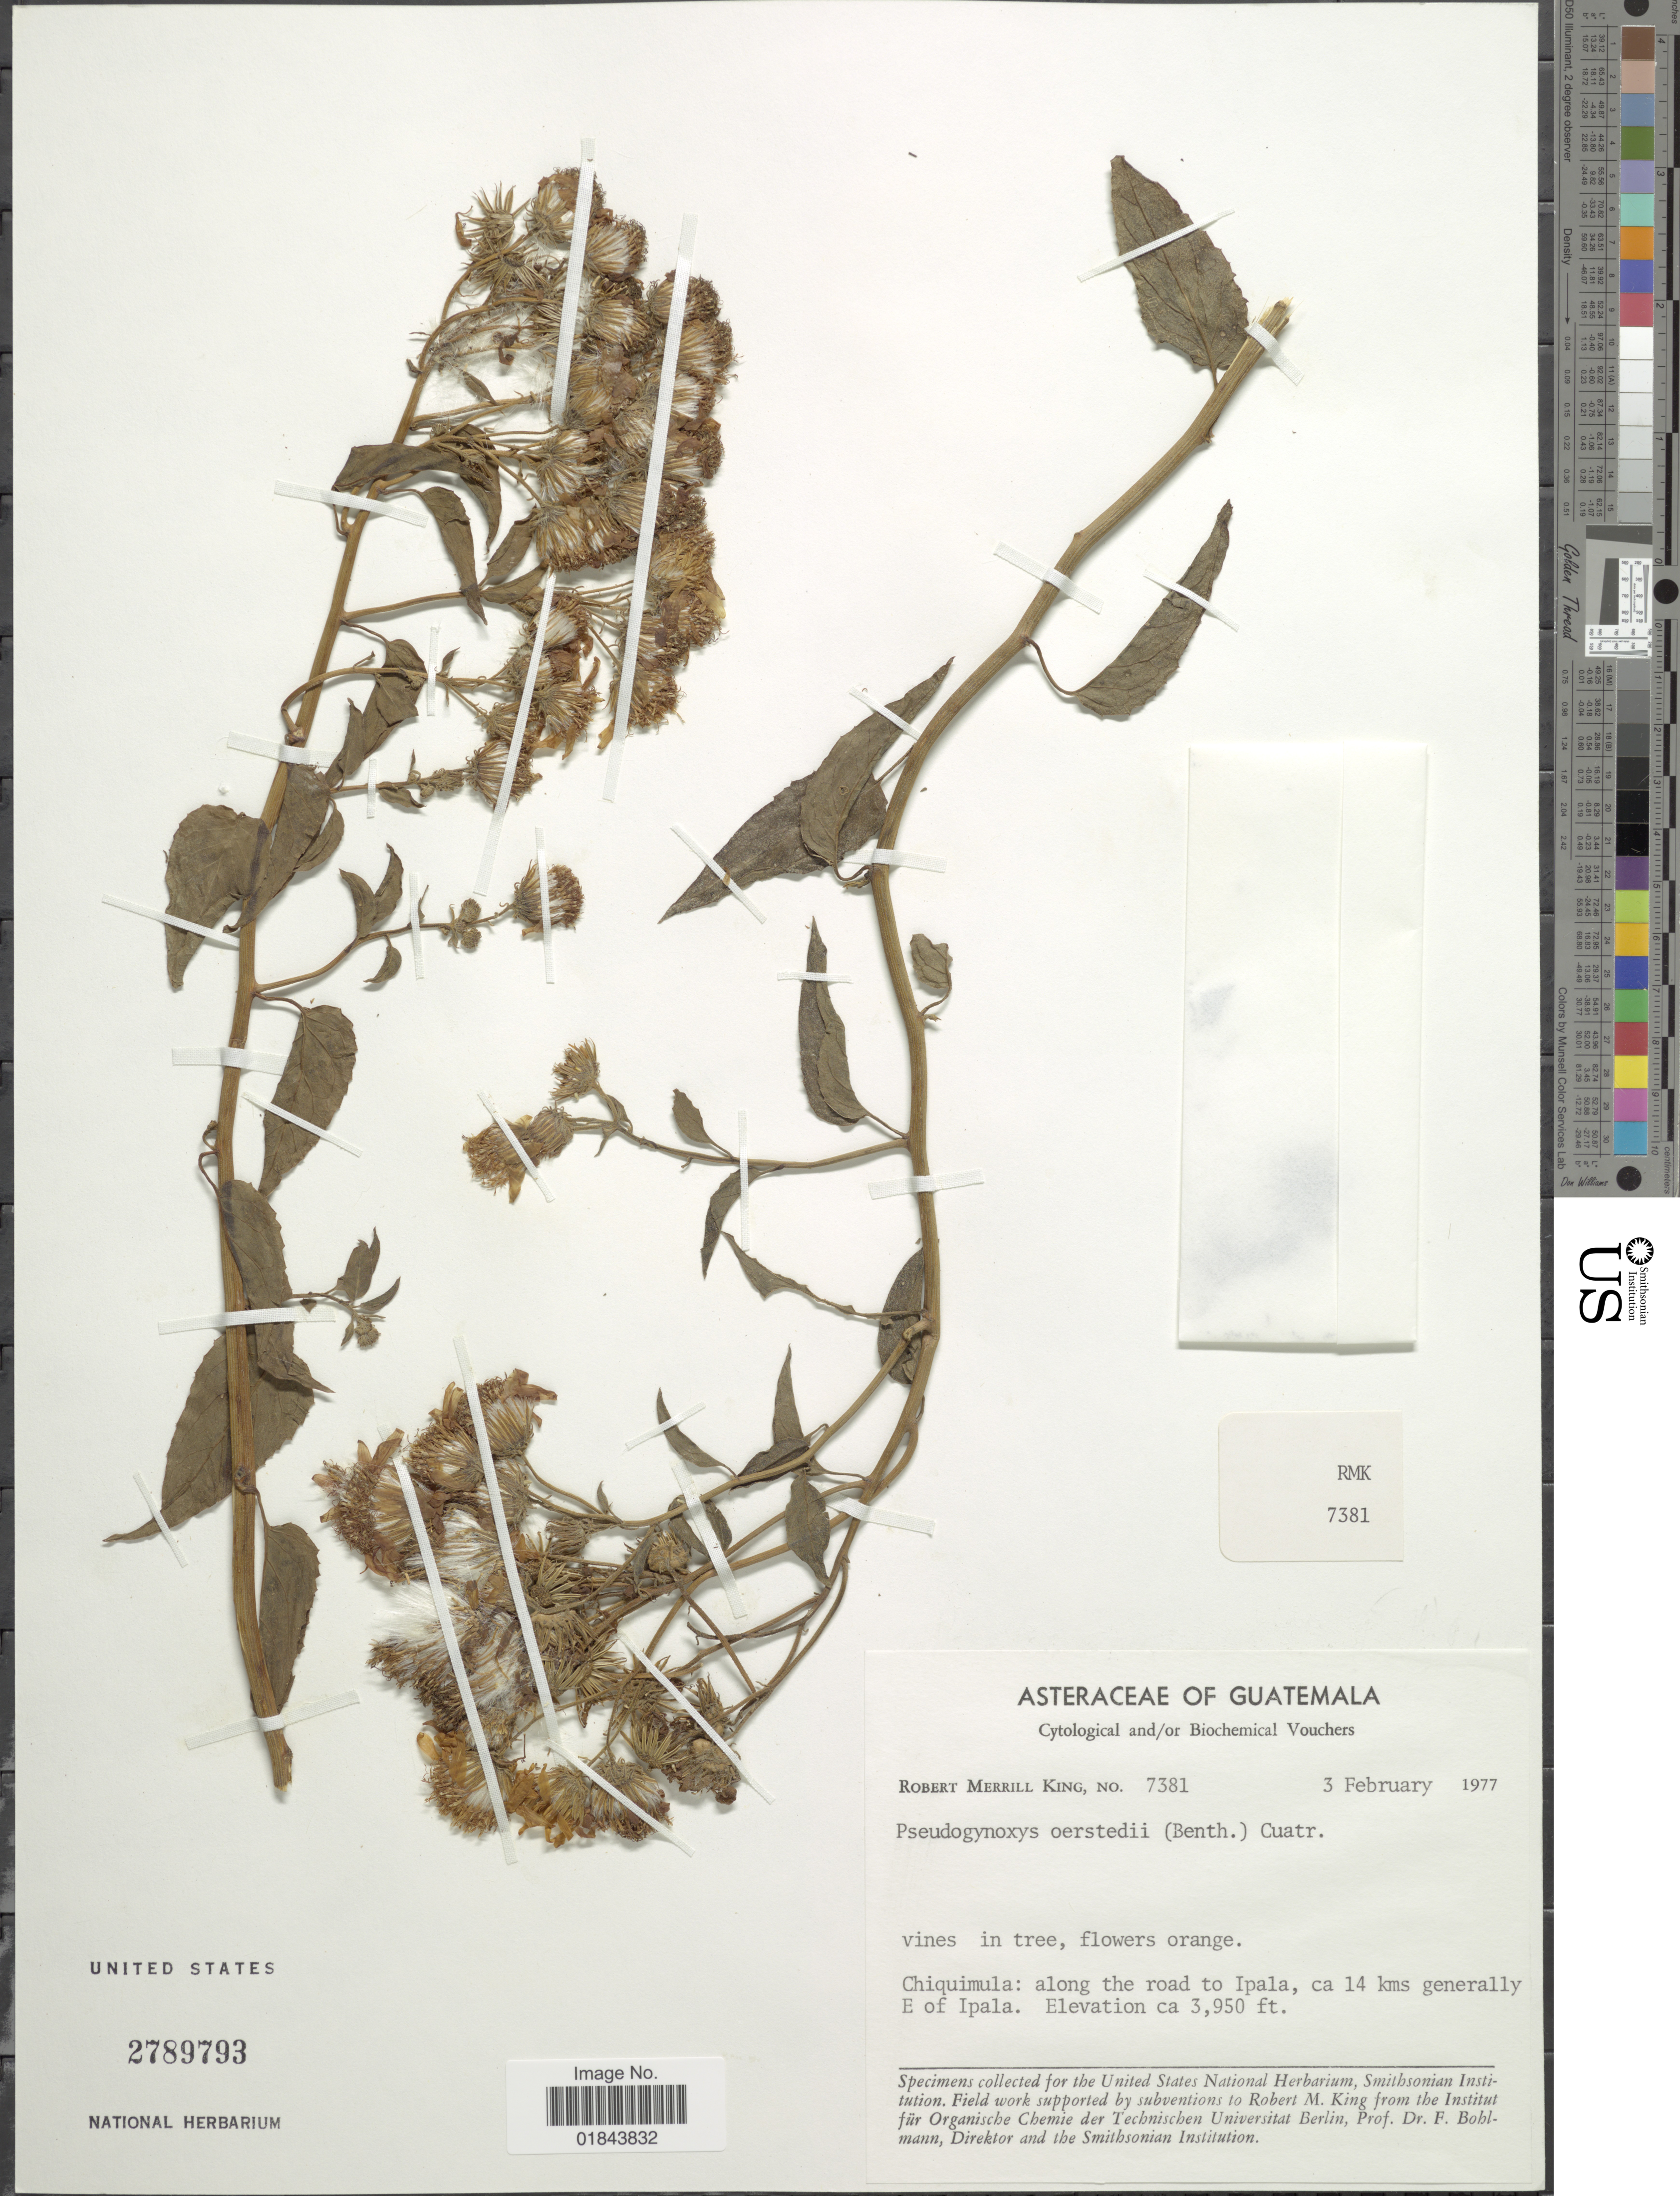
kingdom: Plantae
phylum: Tracheophyta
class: Magnoliopsida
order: Asterales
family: Asteraceae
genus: Pseudogynoxys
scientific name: Pseudogynoxys haenkei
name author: (DC.) Cabrera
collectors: R. M. King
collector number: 7381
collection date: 1977-02-03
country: Guatemala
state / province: Chiquimula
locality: Chiquimula: along the road to Ipala, ca 14 kms generally E of Ipala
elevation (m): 1204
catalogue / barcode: US 2789793